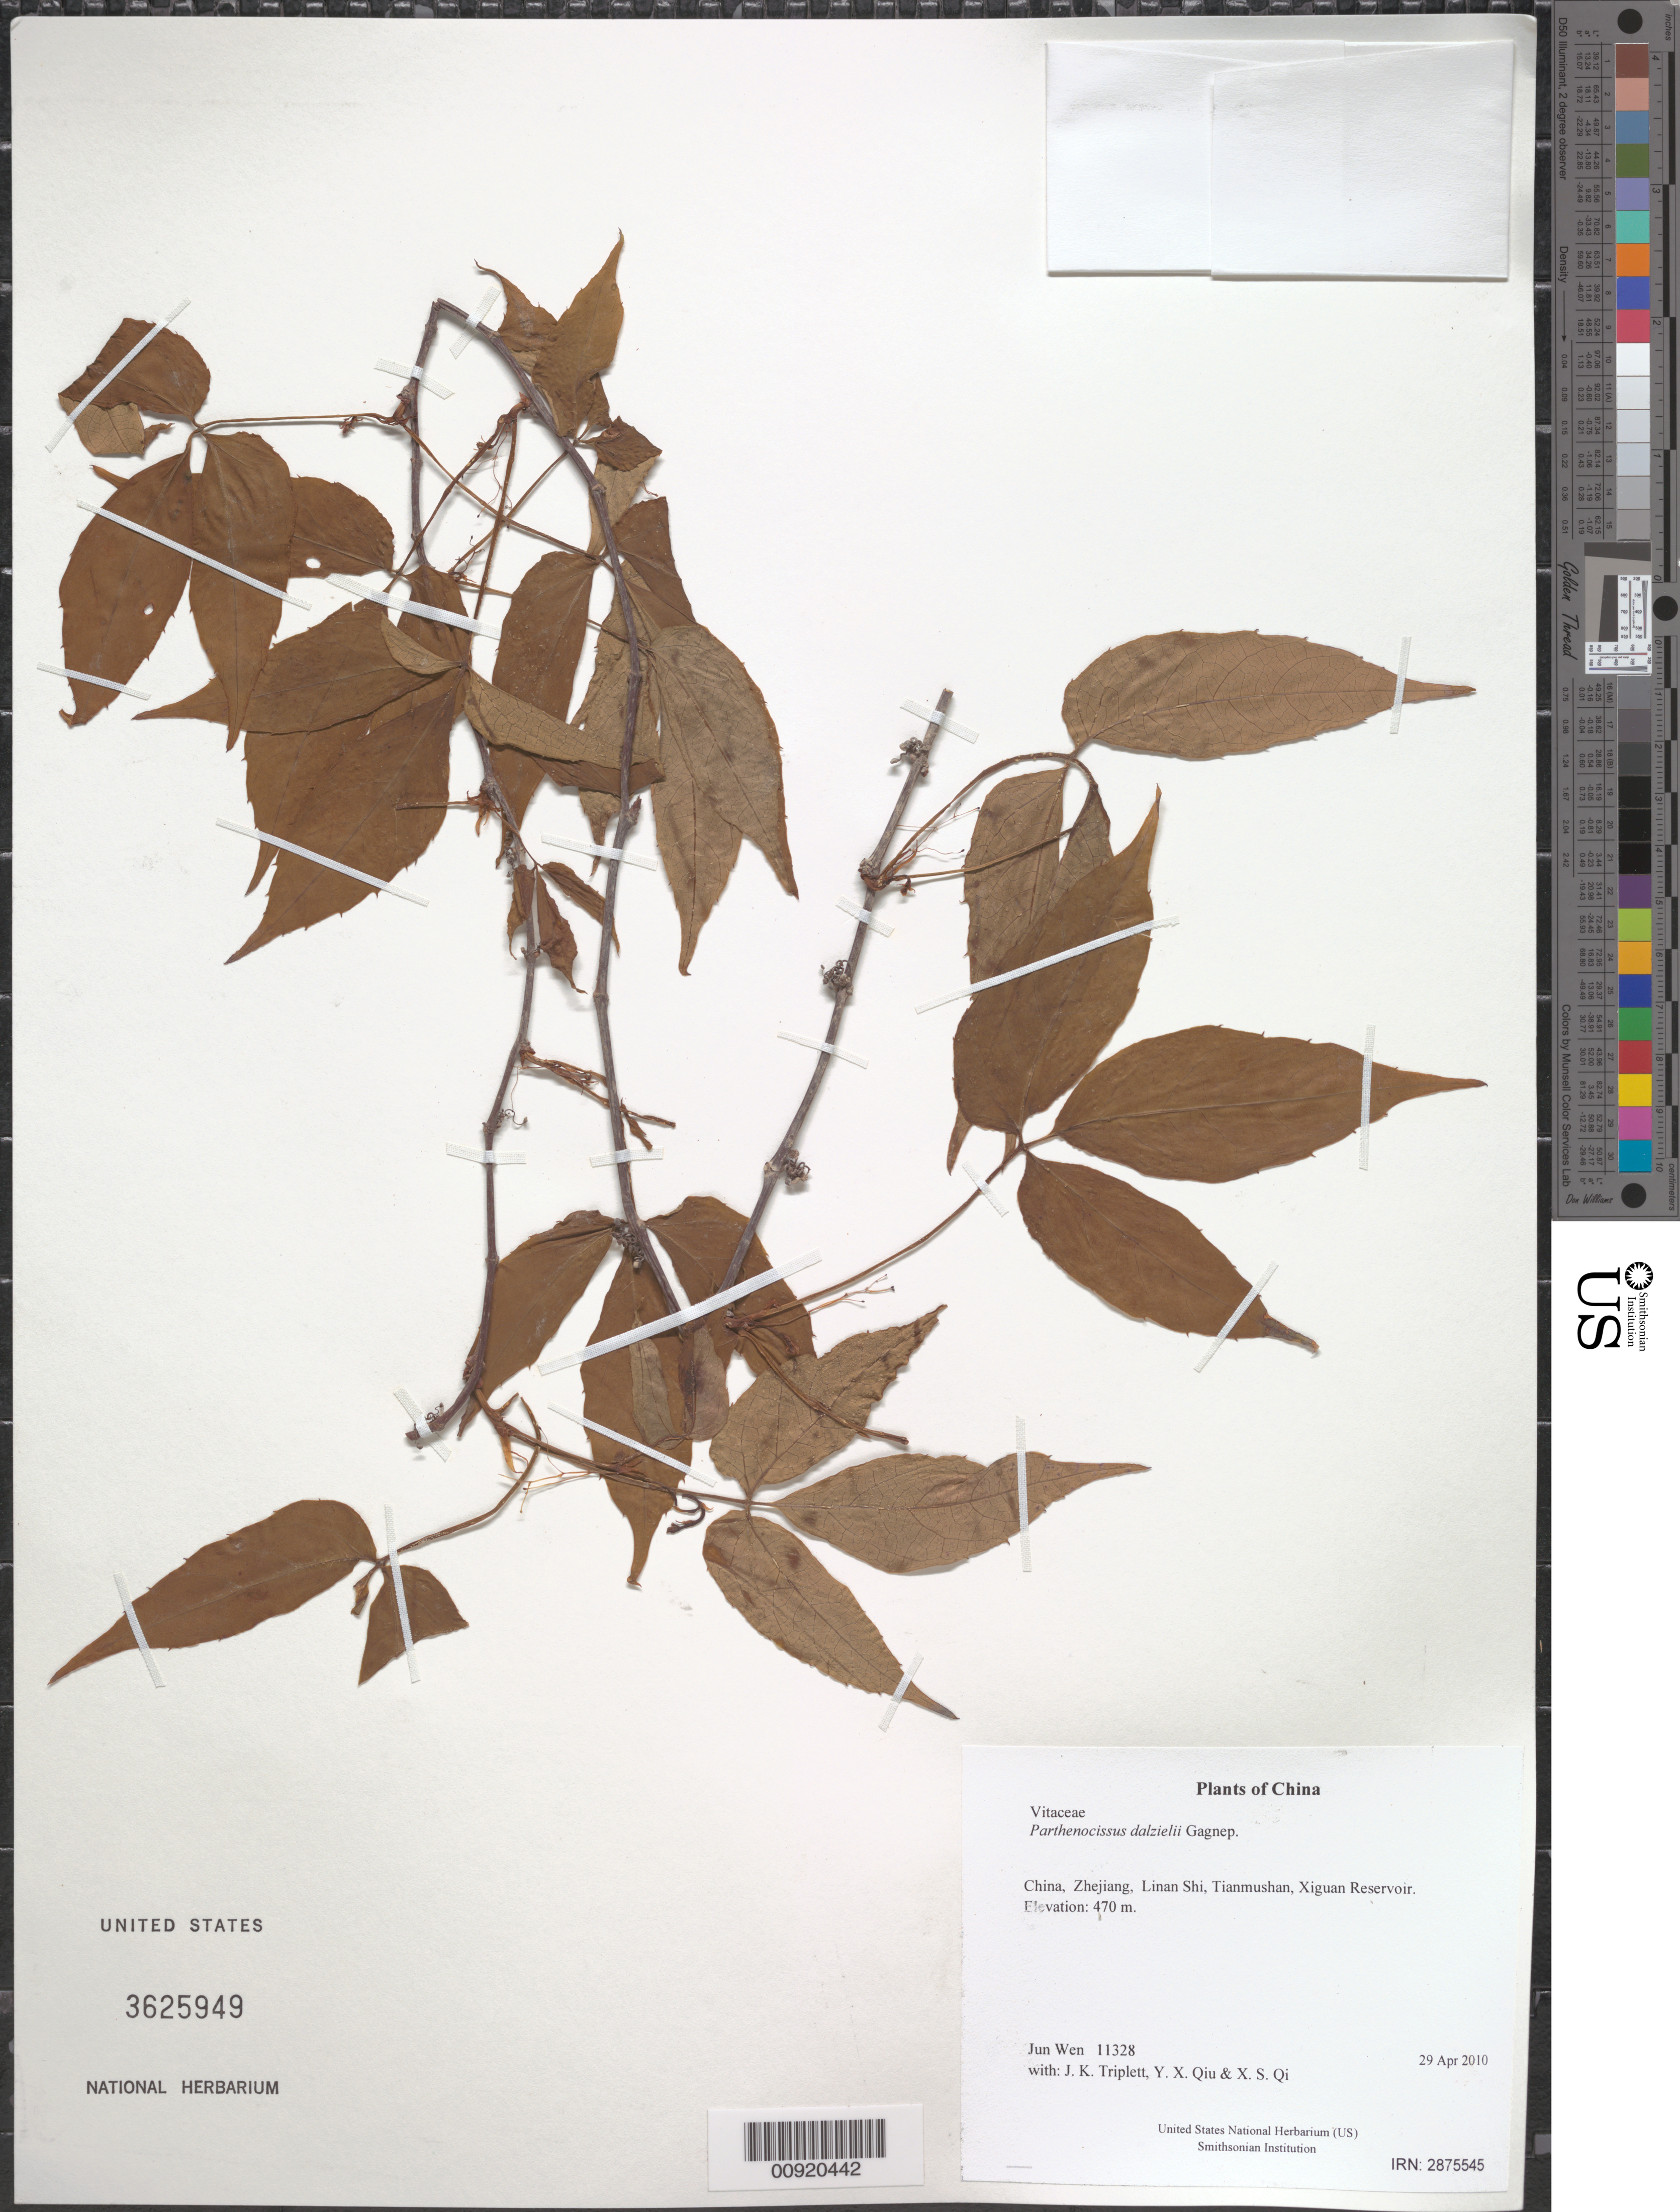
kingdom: Plantae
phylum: Tracheophyta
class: Magnoliopsida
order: Vitales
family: Vitaceae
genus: Parthenocissus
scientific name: Parthenocissus dalzielii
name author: Gagnep.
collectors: J. Wen, J. K. Triplett, Y. X. Qiu & X. S. Qi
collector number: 11328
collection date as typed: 29 Apr 2010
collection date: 2010-04-29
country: China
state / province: Zhejiang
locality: Linan Shi, Tianmushan, Xiguan Reservoir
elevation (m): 470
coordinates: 30 20.754 N, 119 27.127 E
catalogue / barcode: US 3625949